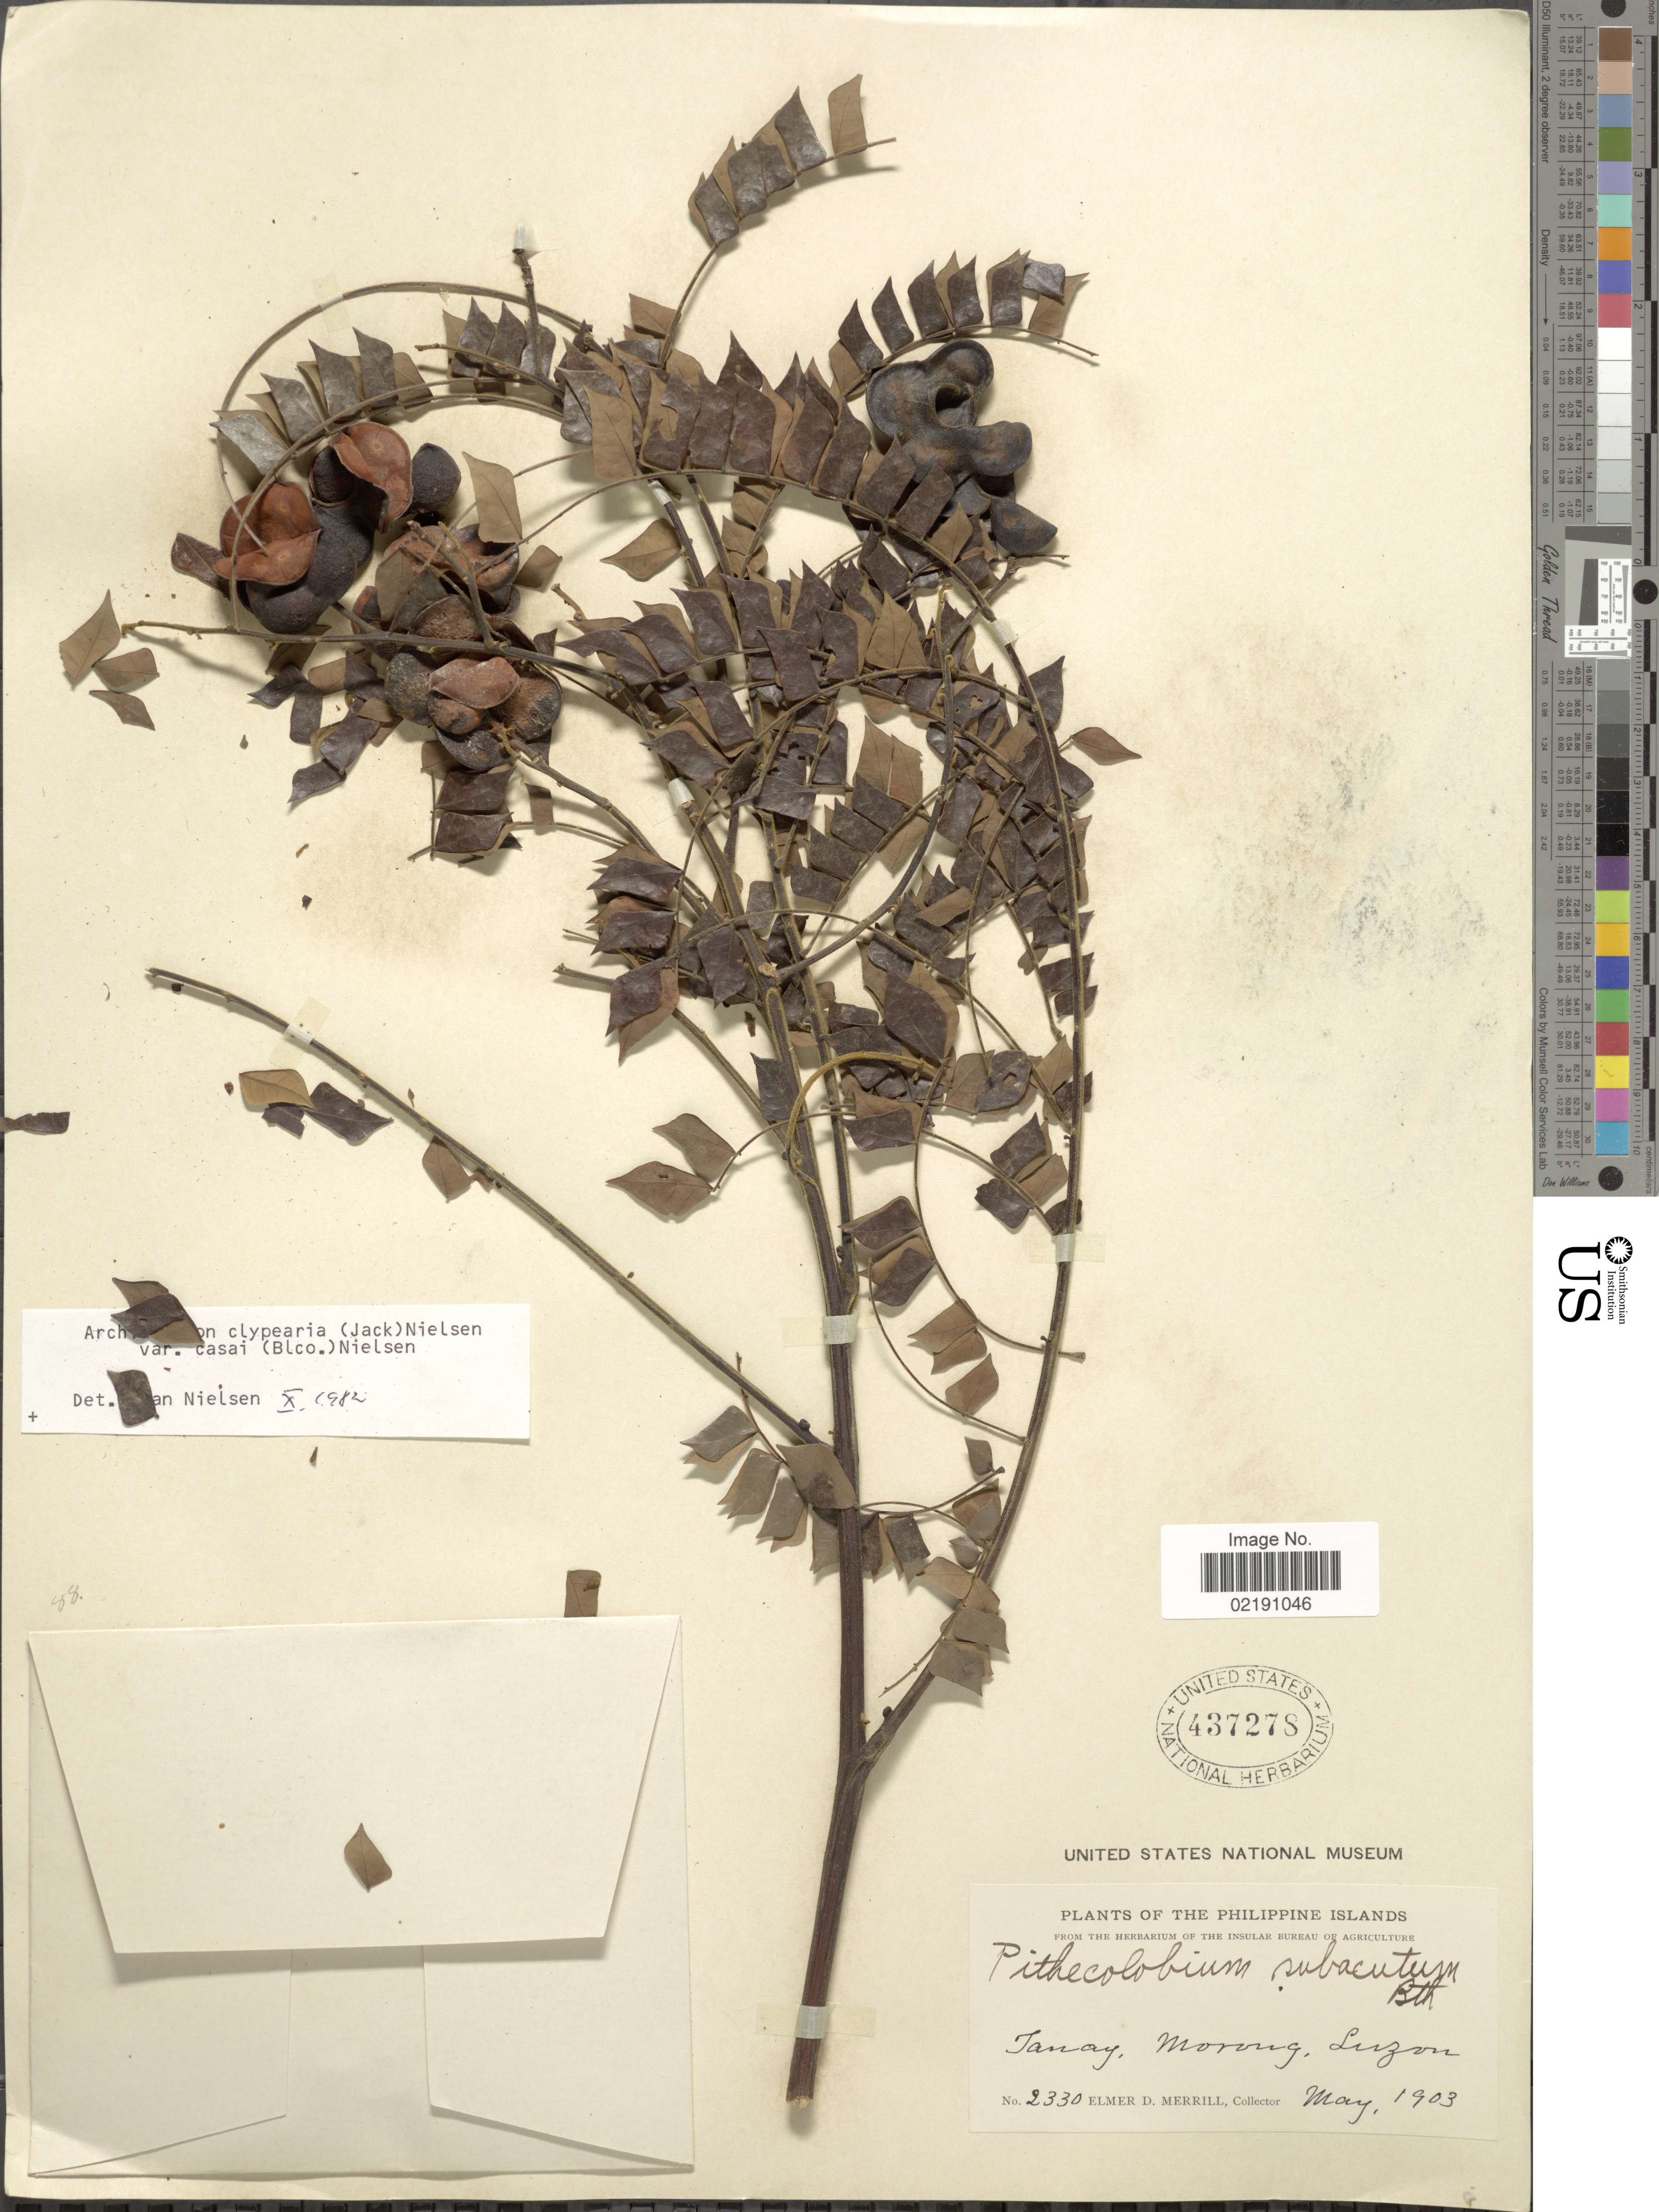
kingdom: Plantae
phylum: Tracheophyta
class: Magnoliopsida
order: Fabales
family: Fabaceae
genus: Archidendron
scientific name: Archidendron clypearia var. casai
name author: (Blanco) I.C. Nielsen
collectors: E. D. Merrill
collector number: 2330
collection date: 1903-05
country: Philippines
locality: Philippine Islands. Tanay, Morong, Luzon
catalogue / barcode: US 437278